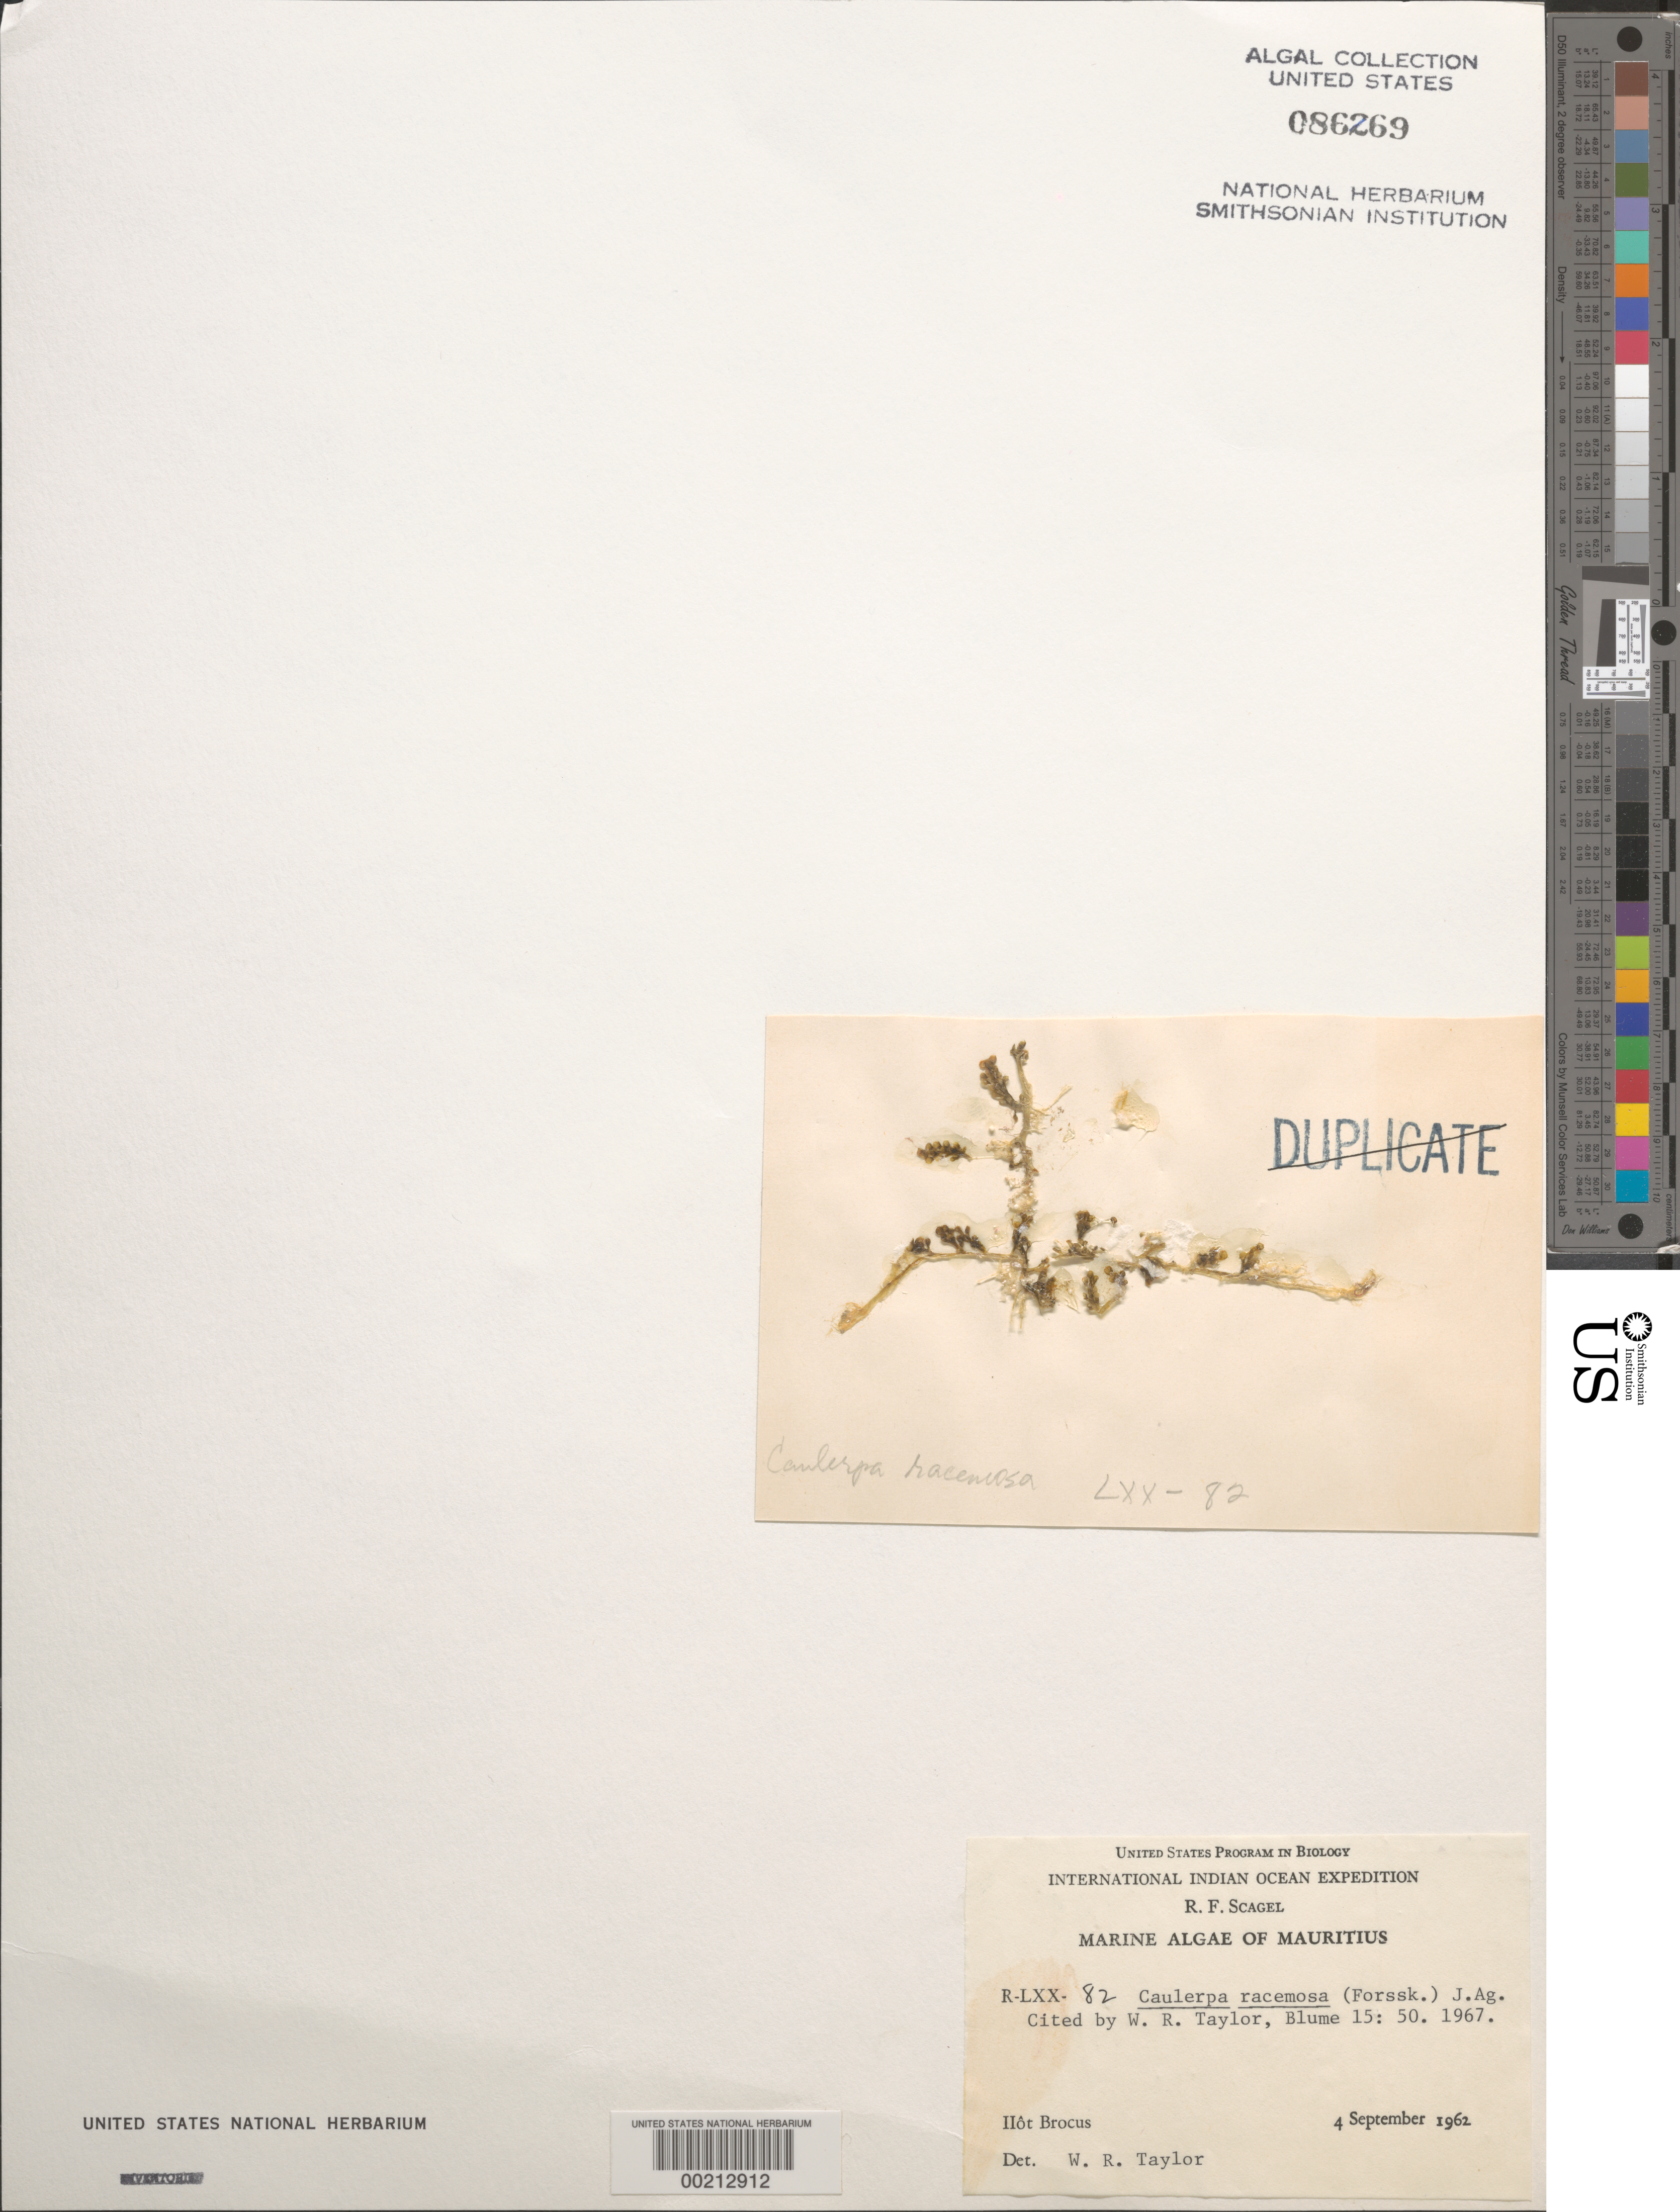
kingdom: Plantae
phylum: Chlorophyta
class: Ulvophyceae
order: Bryopsidales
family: Caulerpaceae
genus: Caulerpa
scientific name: Caulerpa racemosa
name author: (Forssk.) J. Agardh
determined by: Taylor, William R.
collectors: R. F. Scagel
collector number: R-LXX-82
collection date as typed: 04 Sep 1962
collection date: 1962-09-04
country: Mauritius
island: Ilot Brocus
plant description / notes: International Indian Ocean Expedition, 1962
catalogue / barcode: US 86269